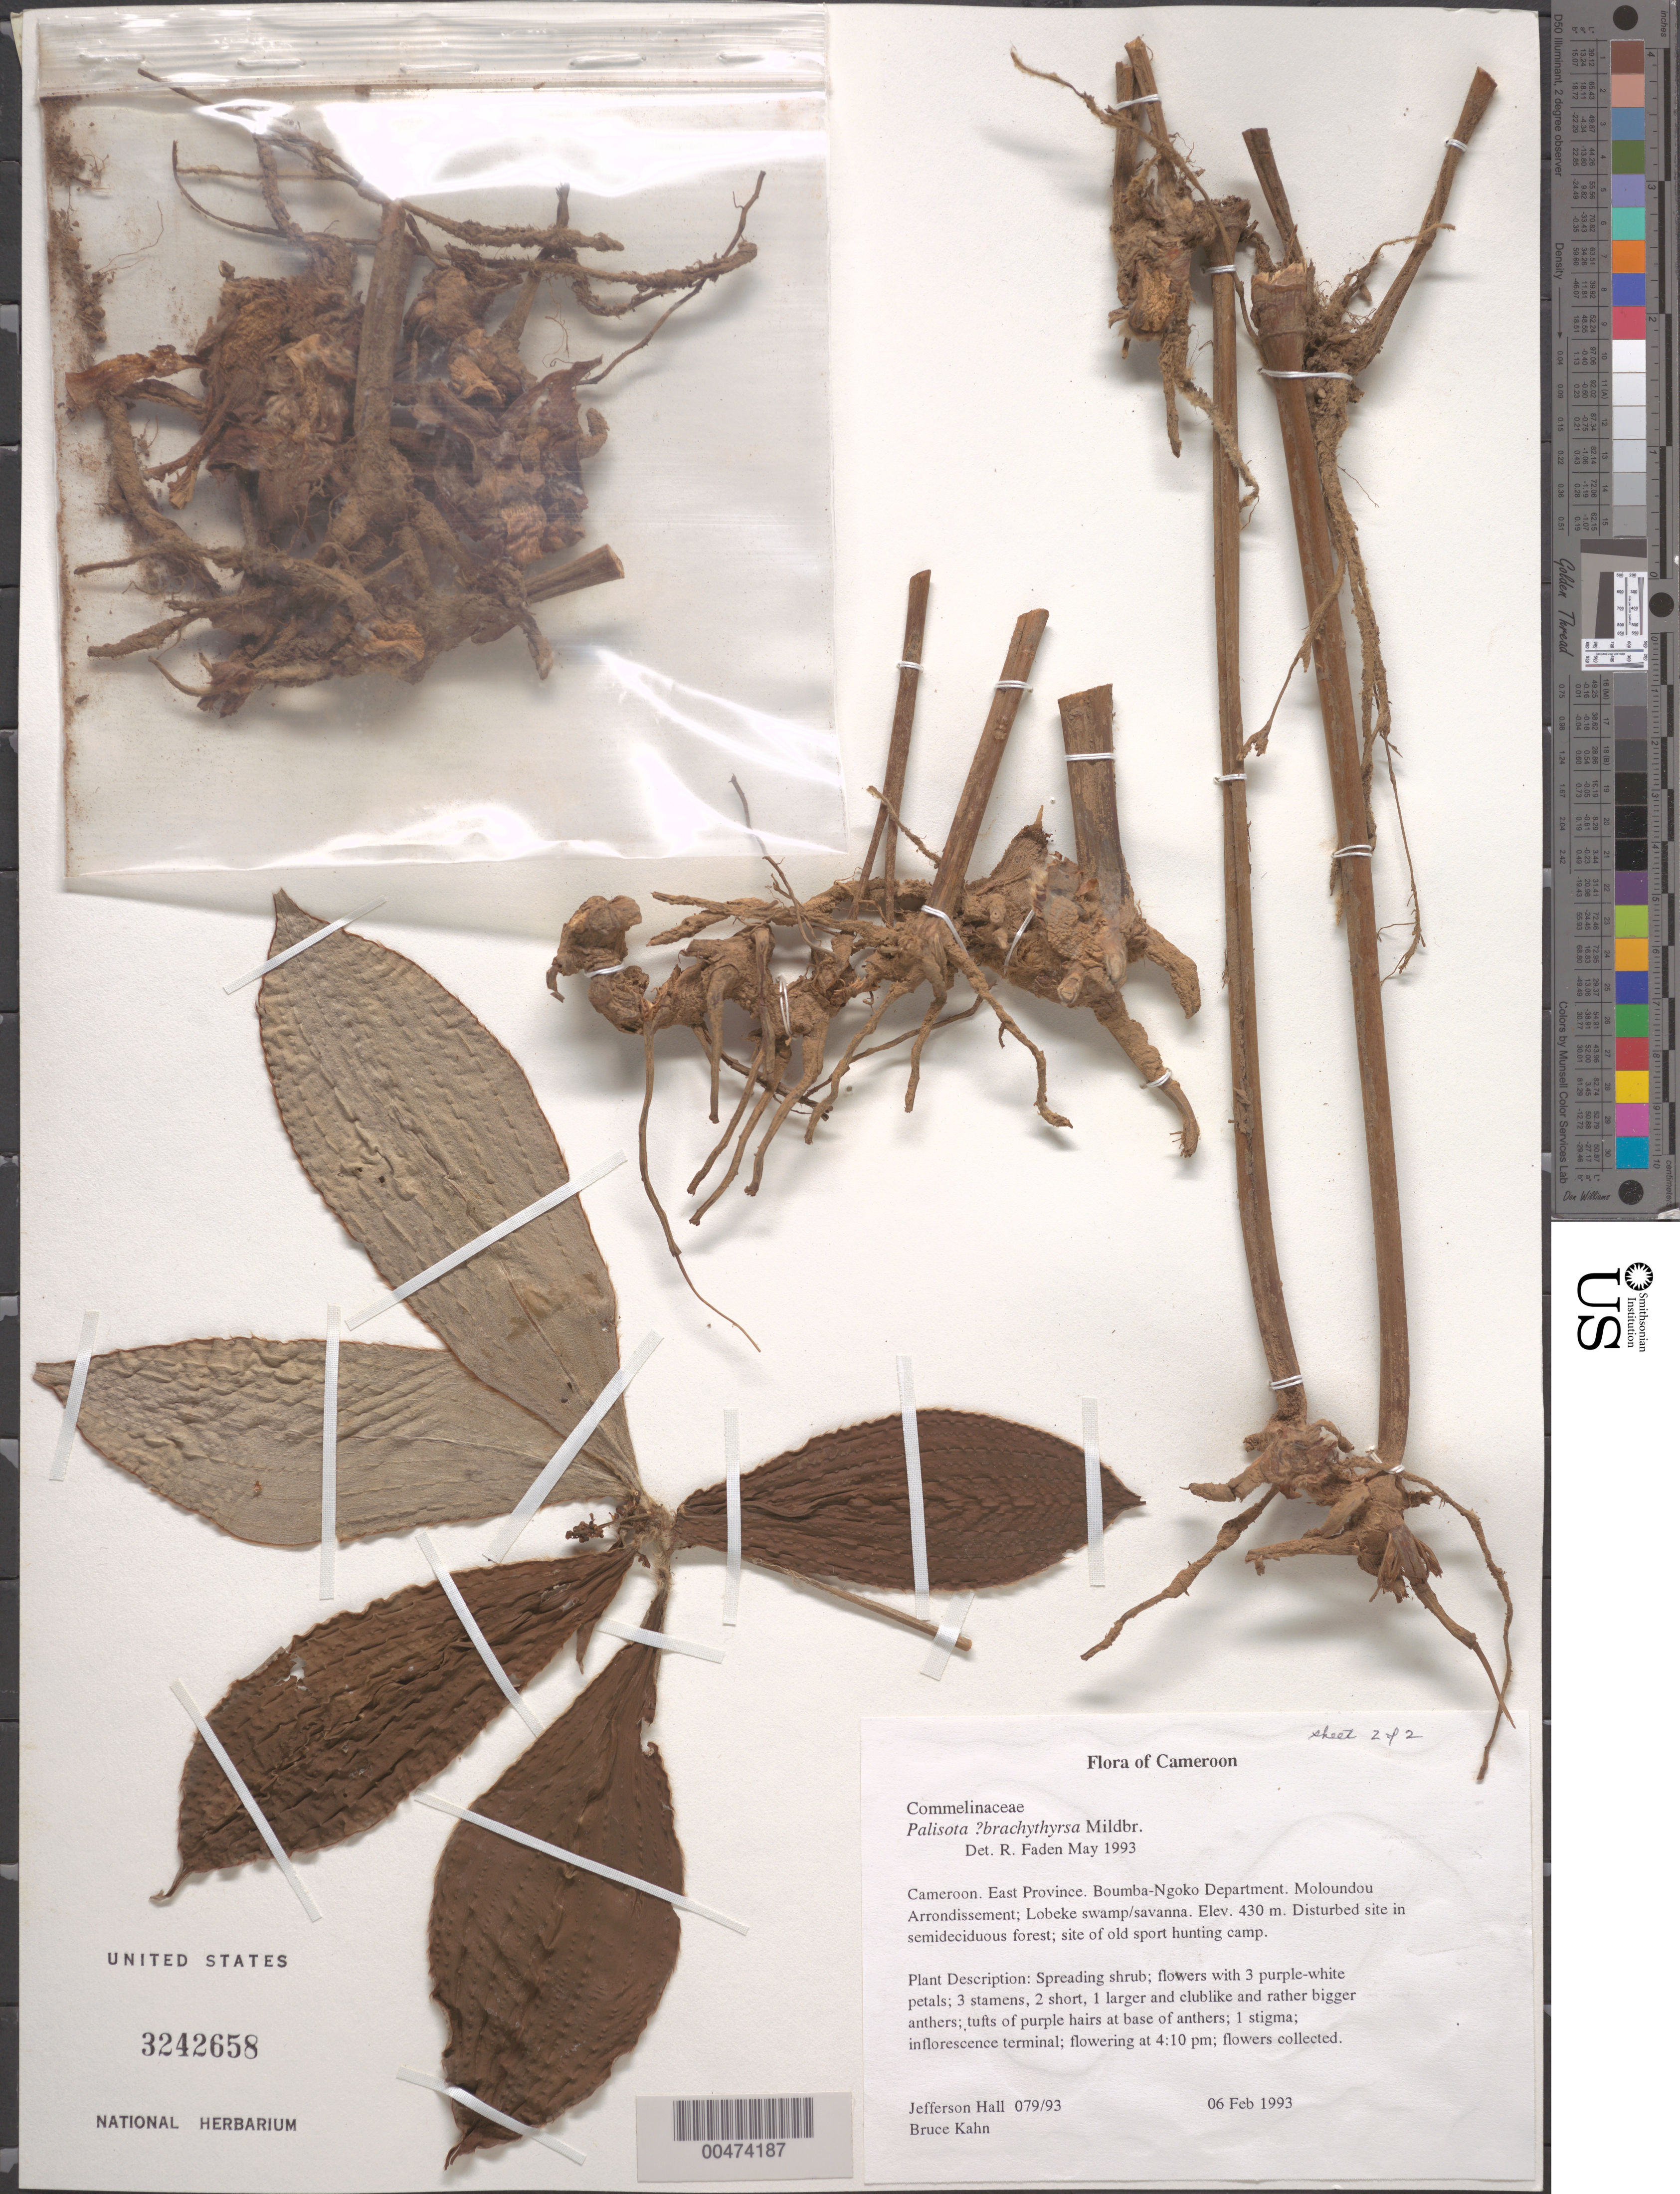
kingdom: Plantae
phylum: Tracheophyta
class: Liliopsida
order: Commelinales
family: Commelinaceae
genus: Palisota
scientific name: Palisota brachythyrsa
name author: Mildbr.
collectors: J. Hall & B. Kahn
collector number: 079/93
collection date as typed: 06 Feb 1993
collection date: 1993-02-06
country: Cameroon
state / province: Est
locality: Boumba-ngoko, noloundou arrondissement, lobeke swamp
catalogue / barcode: US 3242658